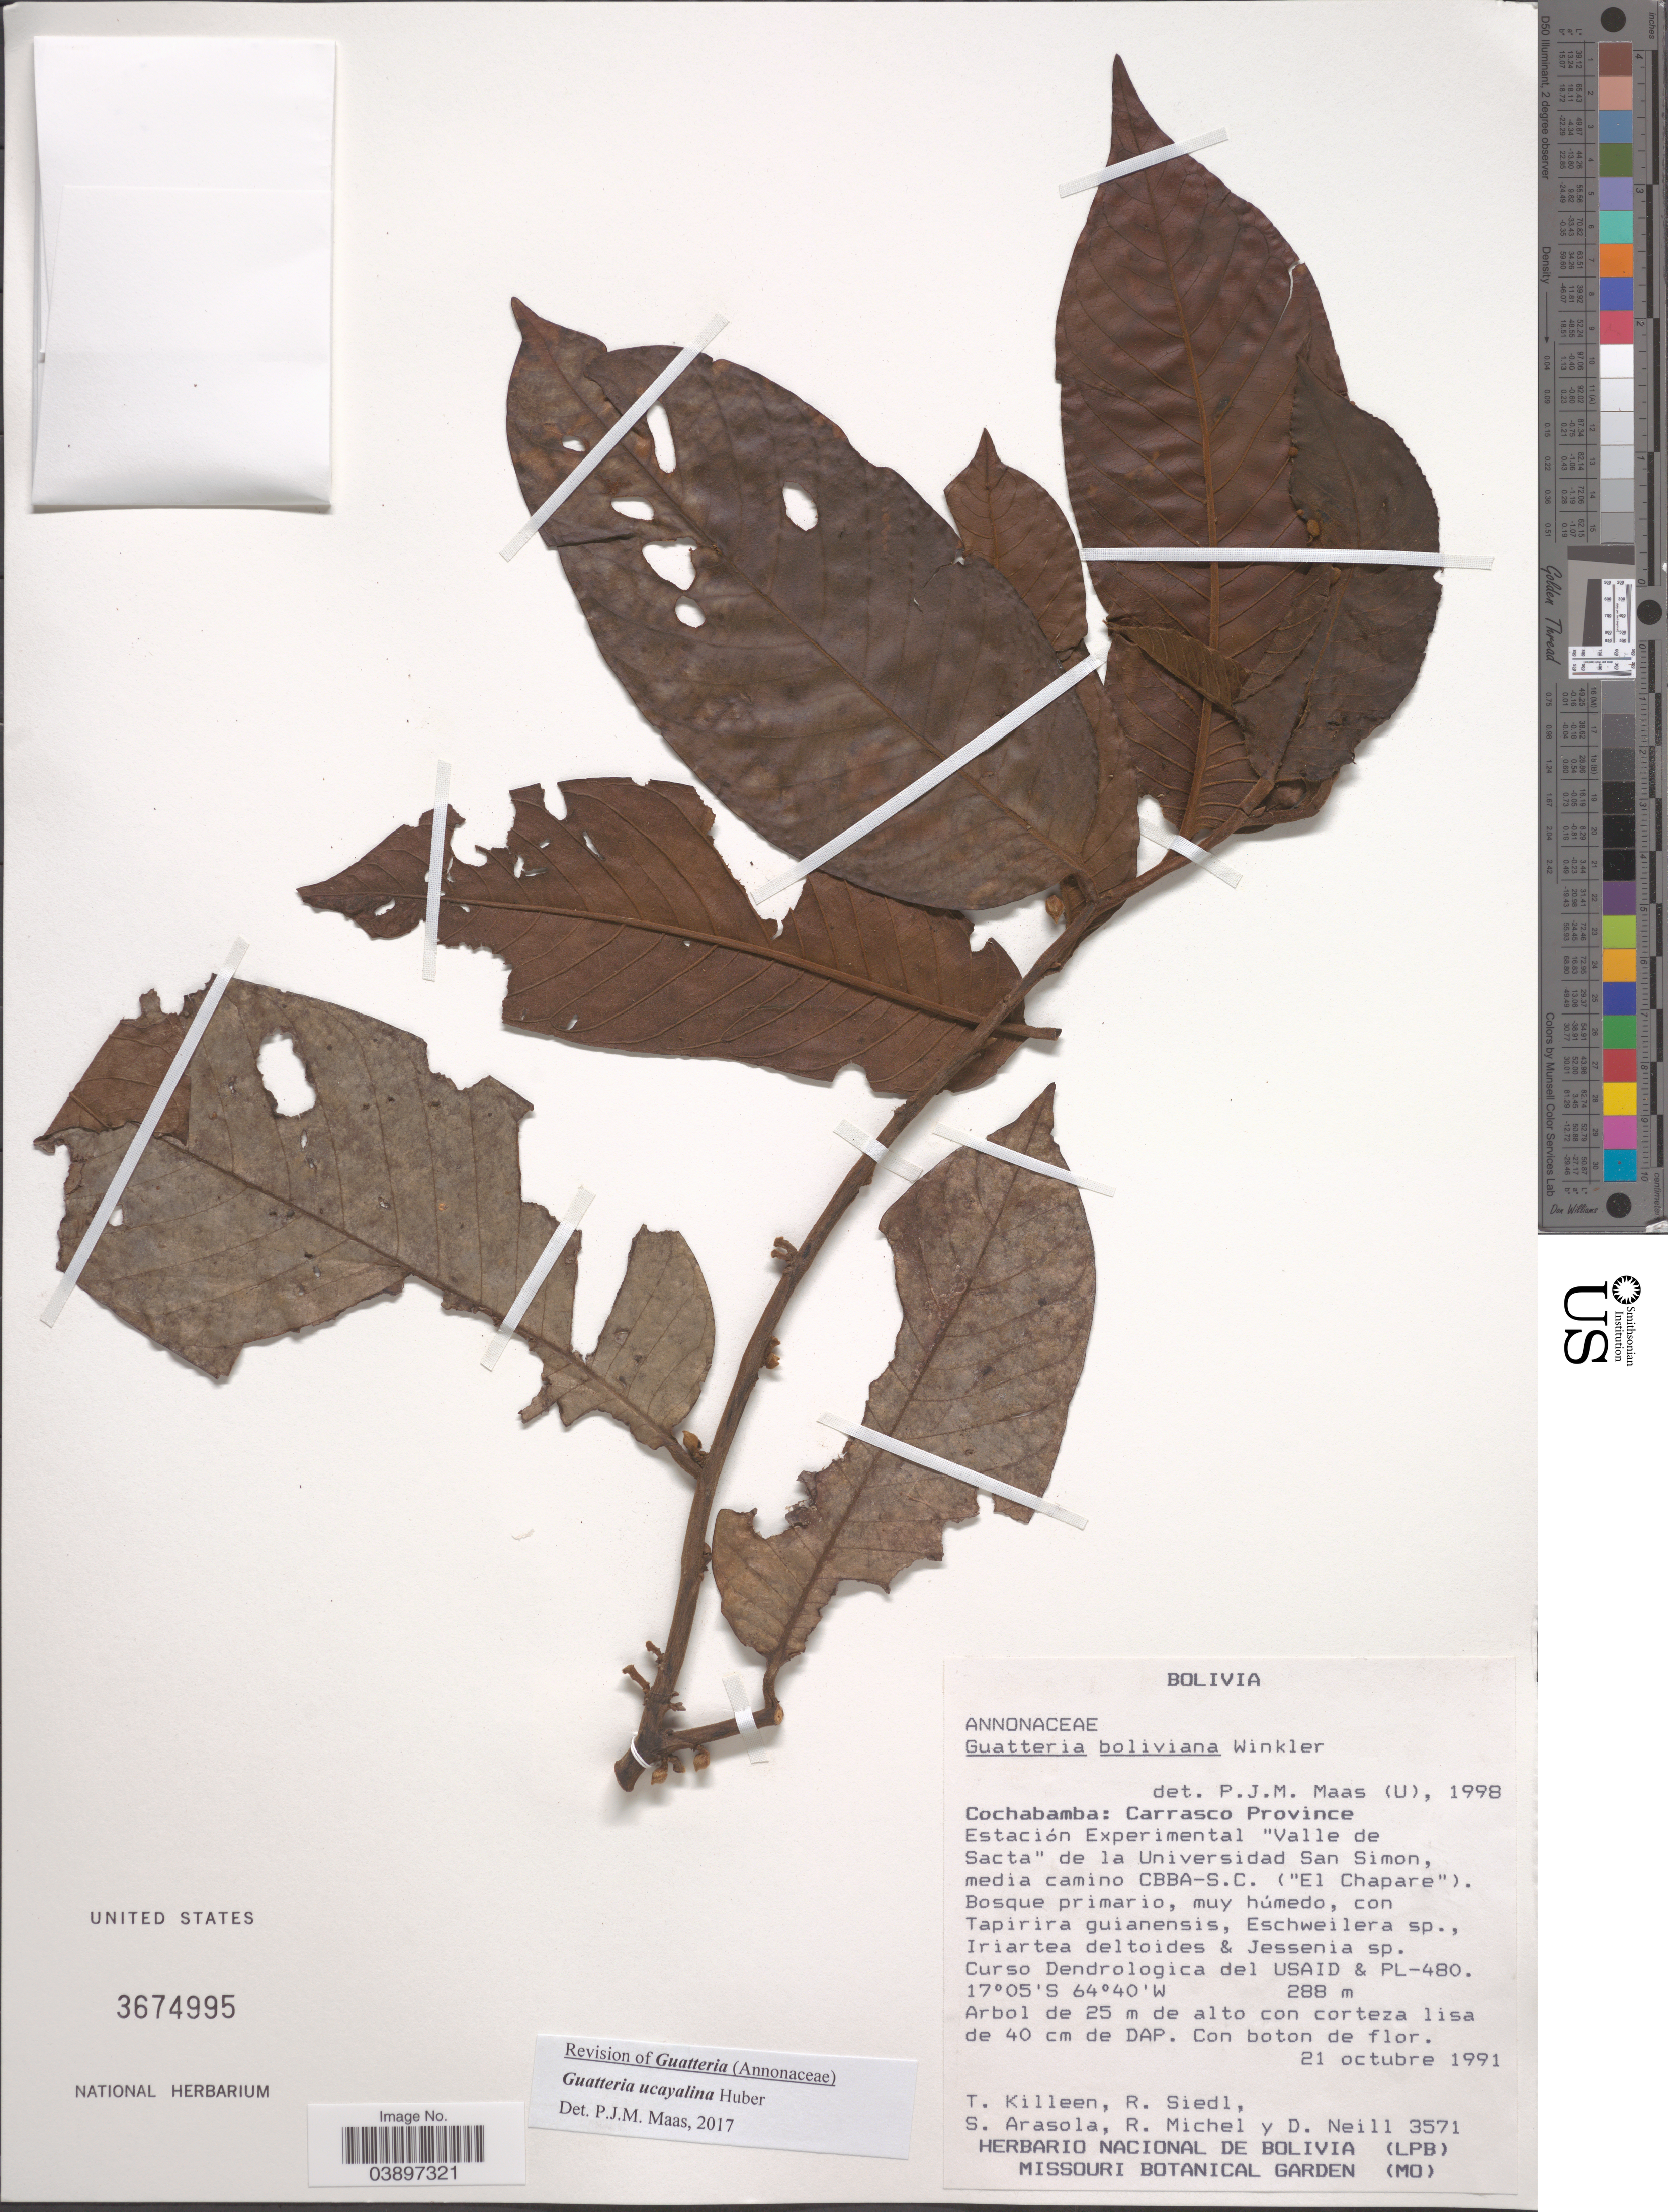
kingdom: Plantae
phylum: Tracheophyta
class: Magnoliopsida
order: Magnoliales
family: Annonaceae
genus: Guatteria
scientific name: Guatteria ucayalina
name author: Huber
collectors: T. J. Killeen, R. Siedl, S. Arasola, R. Michel & D. Neill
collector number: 3571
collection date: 1991-10-21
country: Bolivia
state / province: Cochabamba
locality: Carrasco Province. Estación Experimental 'Valle de Sacta' de la Universidad San Simon, media camino CBBA-S.C. ('El Chapare').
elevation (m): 288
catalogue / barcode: US 3674995